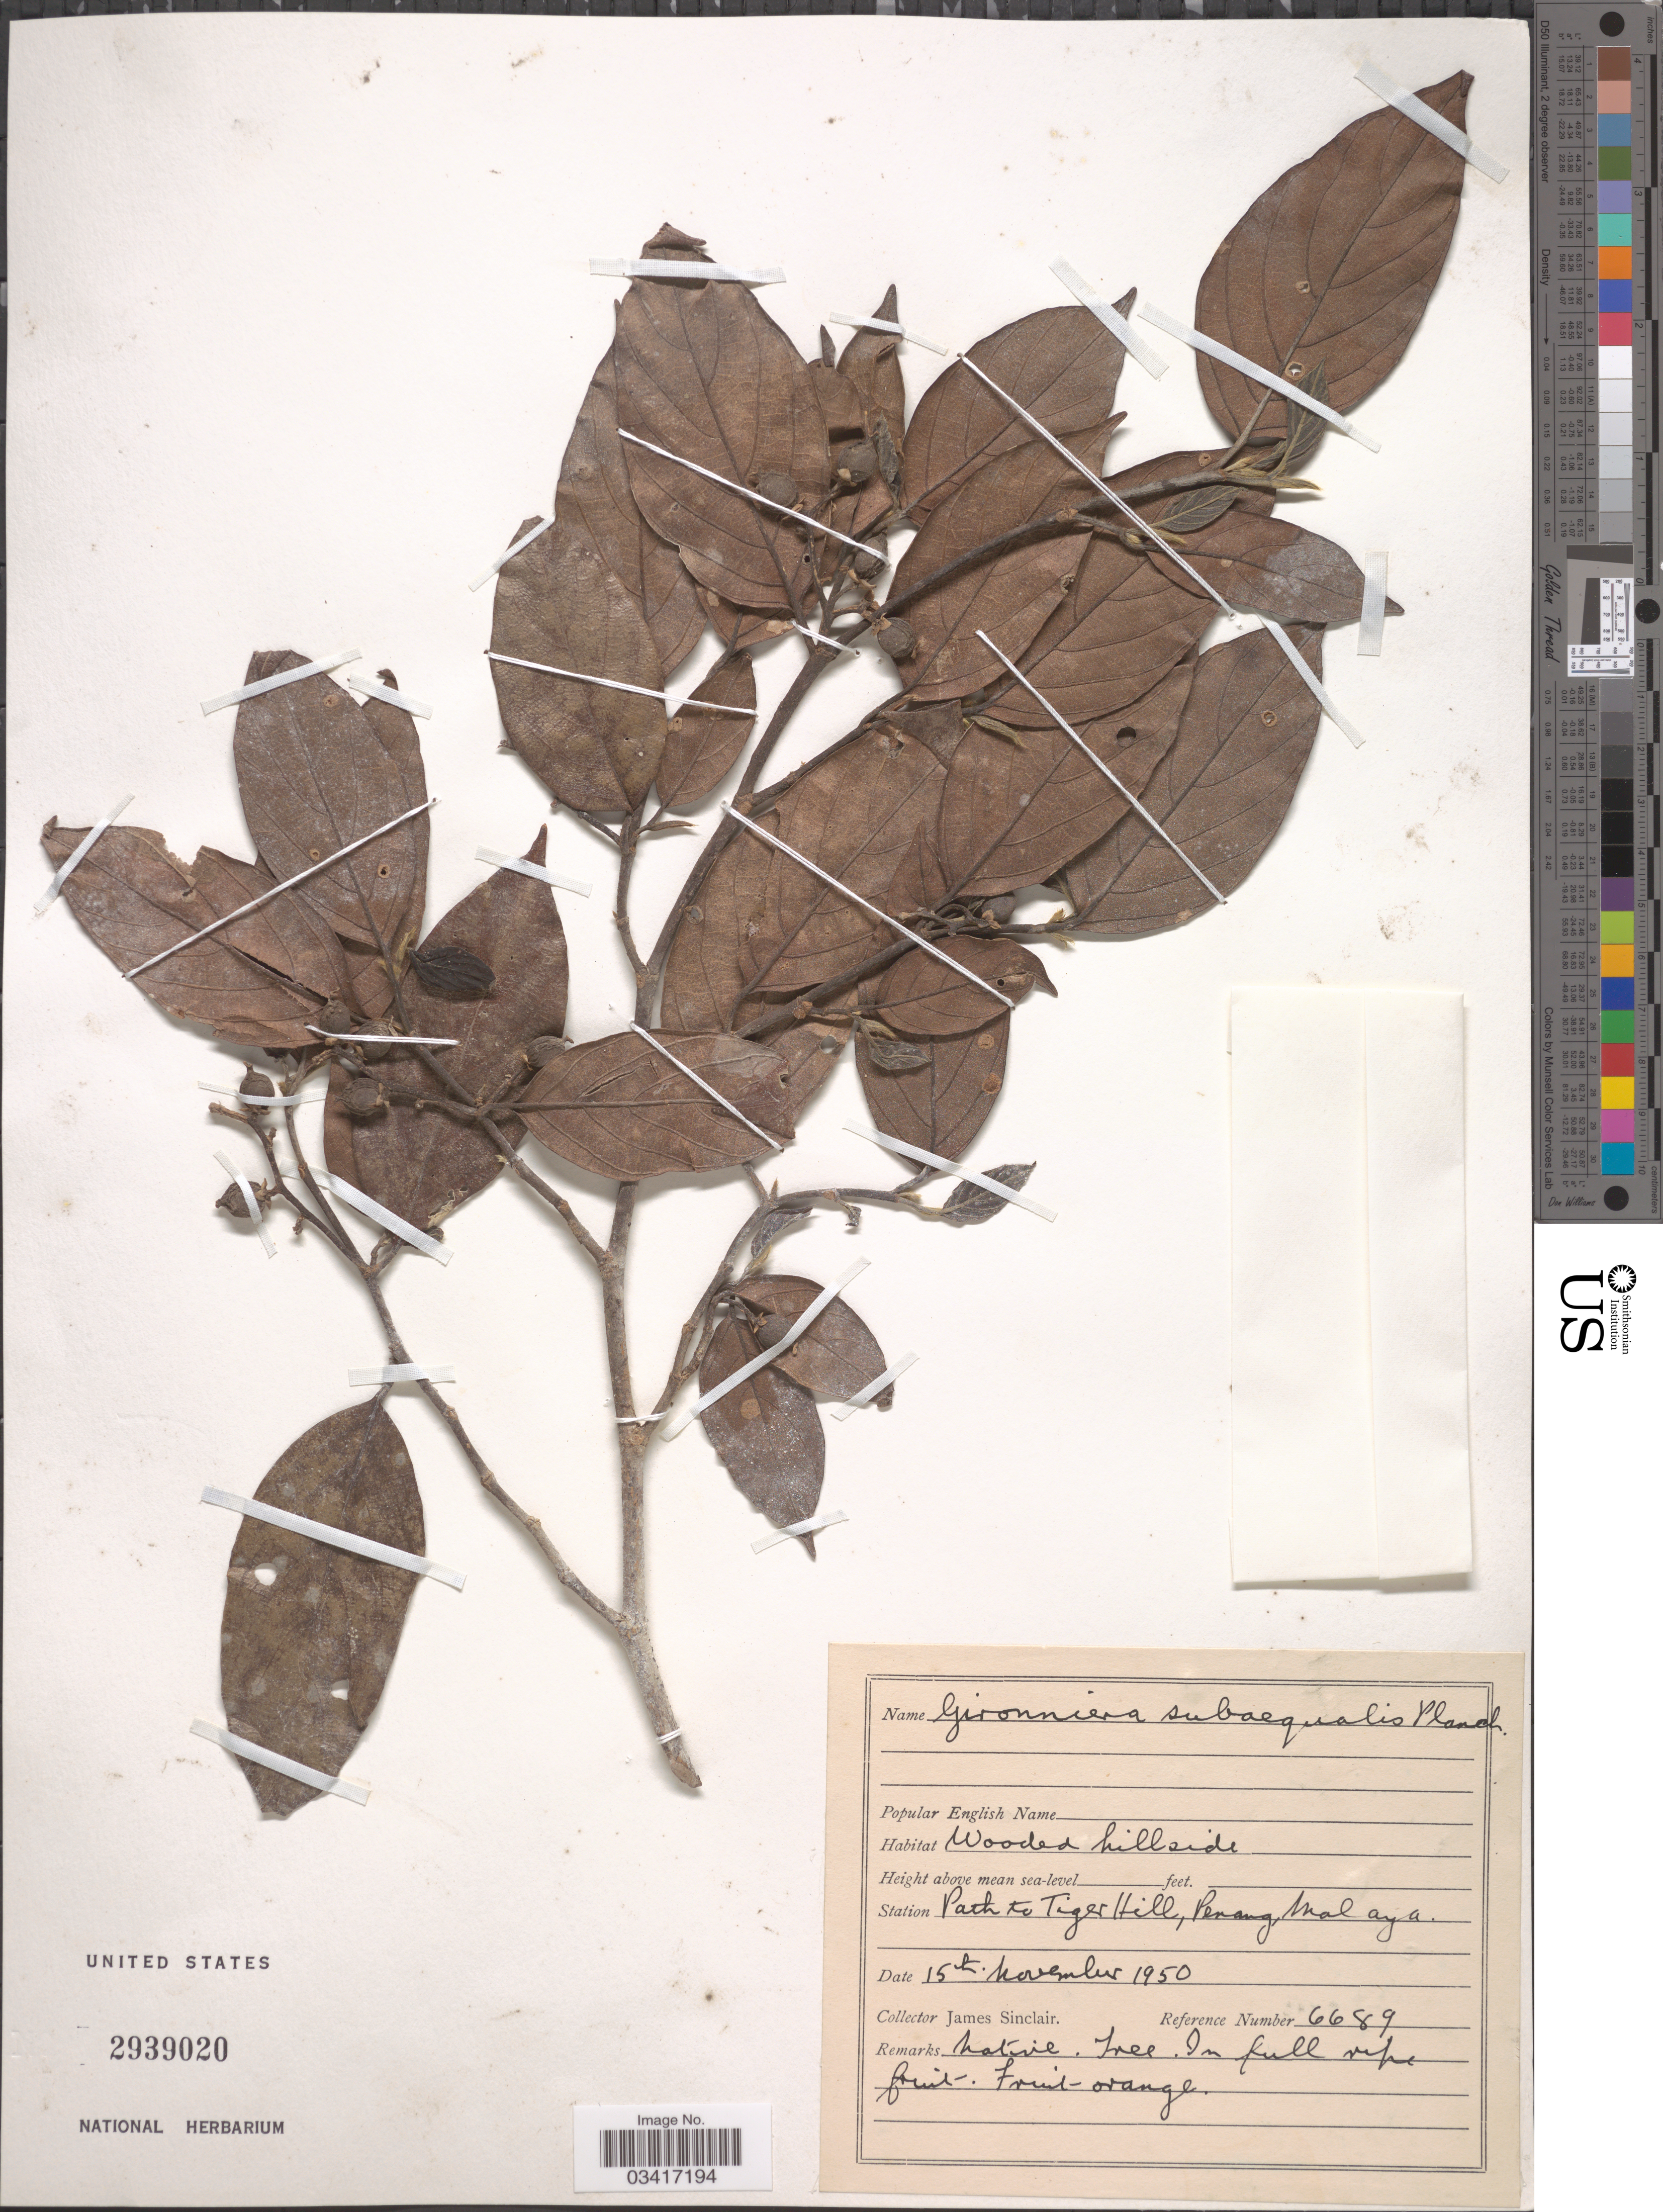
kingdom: Plantae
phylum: Tracheophyta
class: Magnoliopsida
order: Rosales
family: Cannabaceae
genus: Gironniera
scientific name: Gironniera subaequalis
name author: Planch.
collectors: J. Sinclair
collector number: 6689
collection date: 1950-11-15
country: Malaysia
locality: Station Path to Tiger Hill, Penang, Malaya.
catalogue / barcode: US 2939020